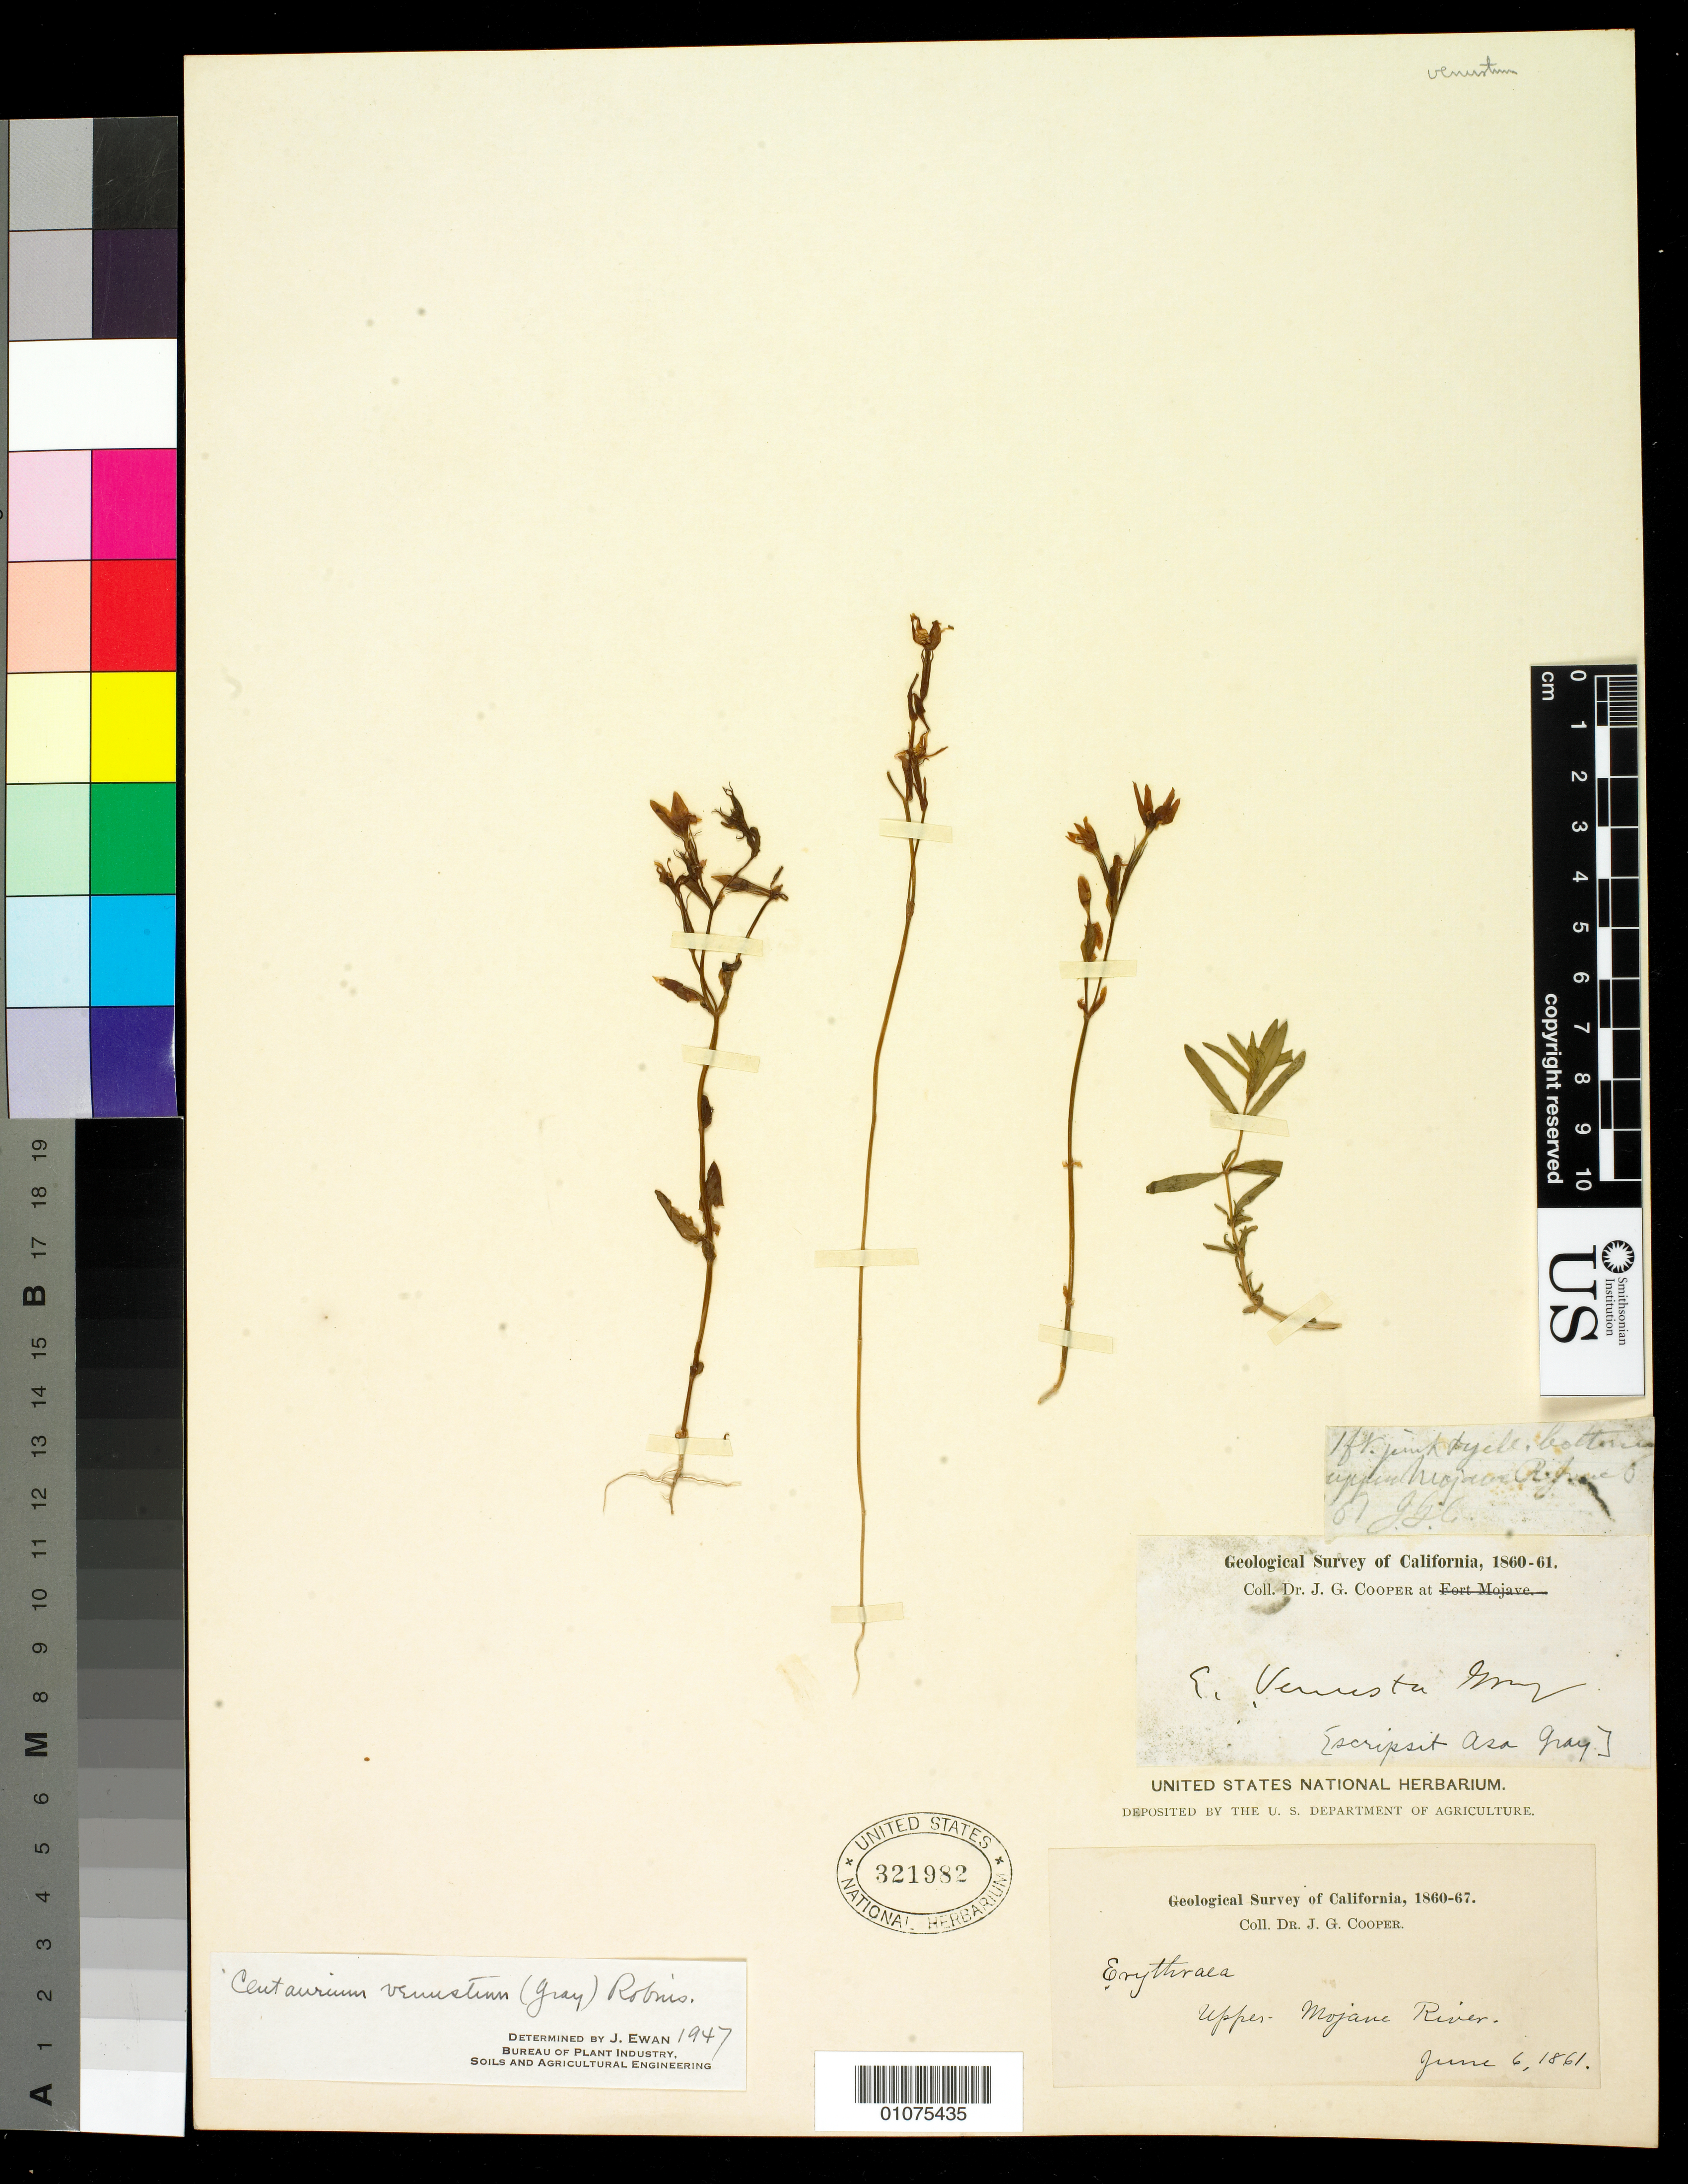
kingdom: Plantae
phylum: Tracheophyta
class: Magnoliopsida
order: Gentianales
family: Gentianaceae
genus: Centaurium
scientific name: Centaurium venustum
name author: (A. Gray) B.L. Rob.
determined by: Ewan, J. A.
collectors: J. G. Cooper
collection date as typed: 6 Jun 1861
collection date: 1861-06-06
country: United States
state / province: California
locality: Upper Mojane River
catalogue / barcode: US 321982